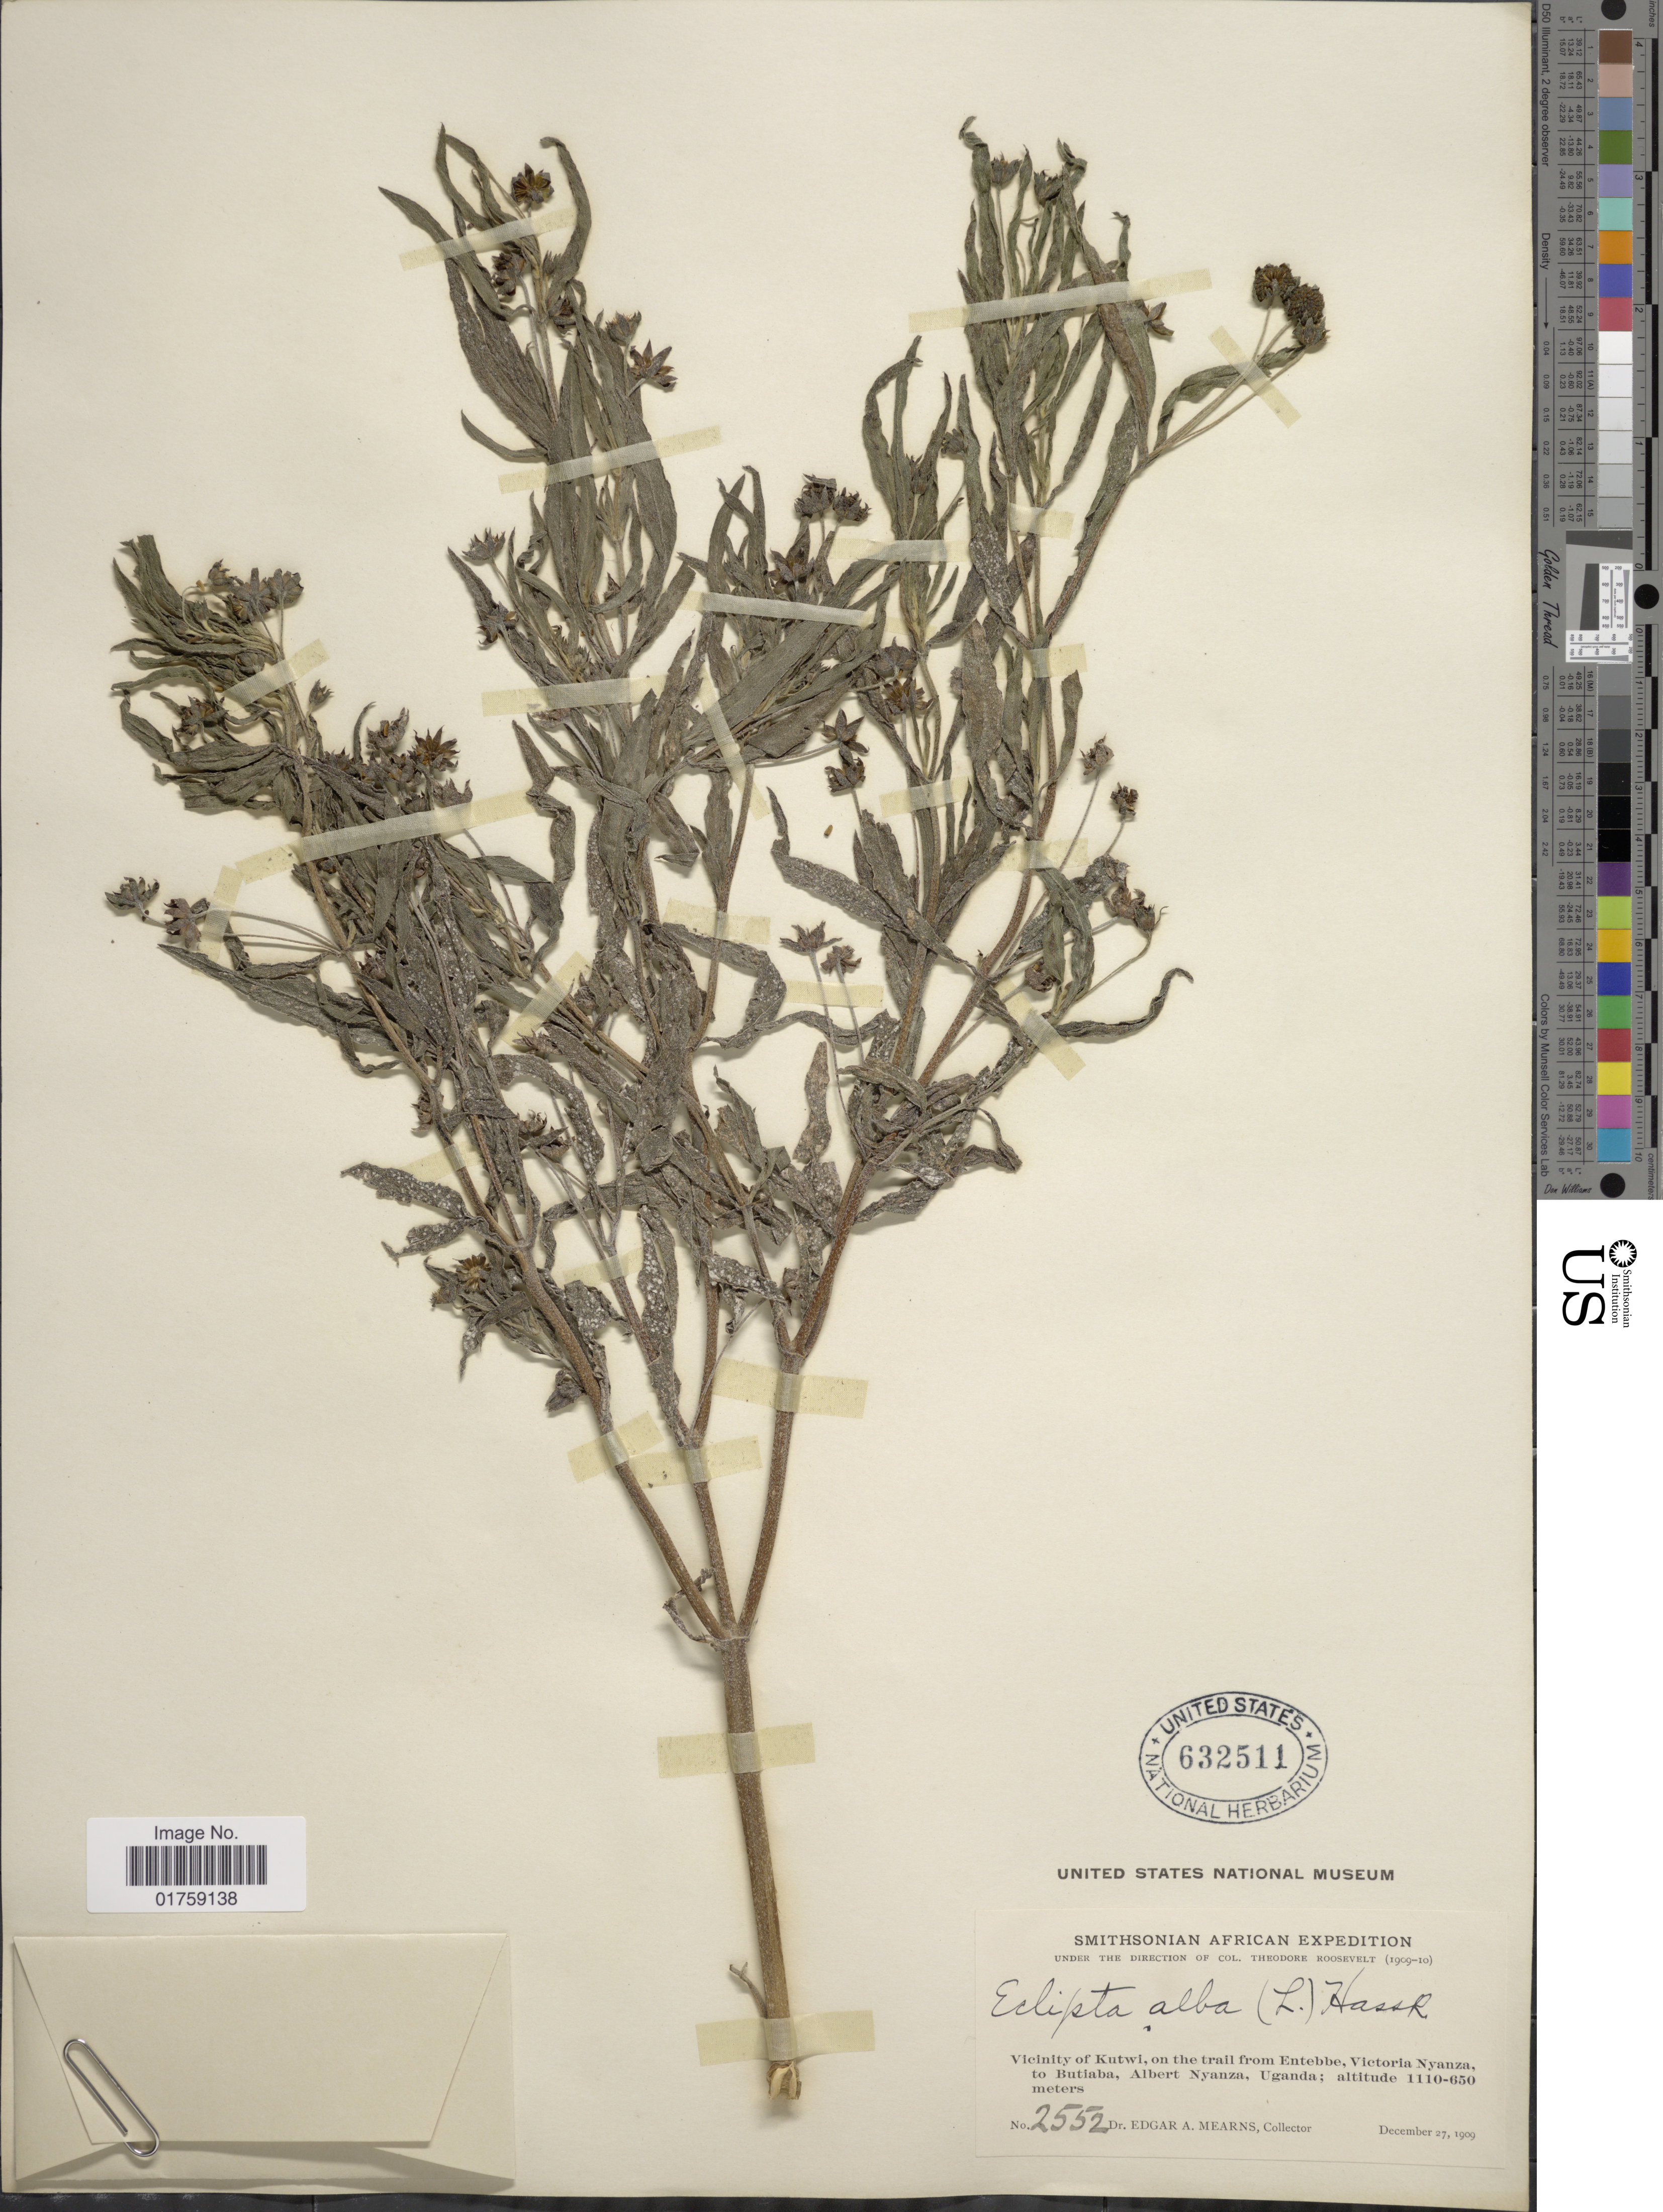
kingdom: Plantae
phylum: Tracheophyta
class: Magnoliopsida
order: Asterales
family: Asteraceae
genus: Eclipta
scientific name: Eclipta alba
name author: (L.) Hassk.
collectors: E. A. Mearns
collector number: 2552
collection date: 1909-12-27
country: Uganda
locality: Vicinity of Kutwi, on the trail from Entebbe, Victoria Nyanza, to Butiaba, ALbert Nyanza, Uganda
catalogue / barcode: US 632511